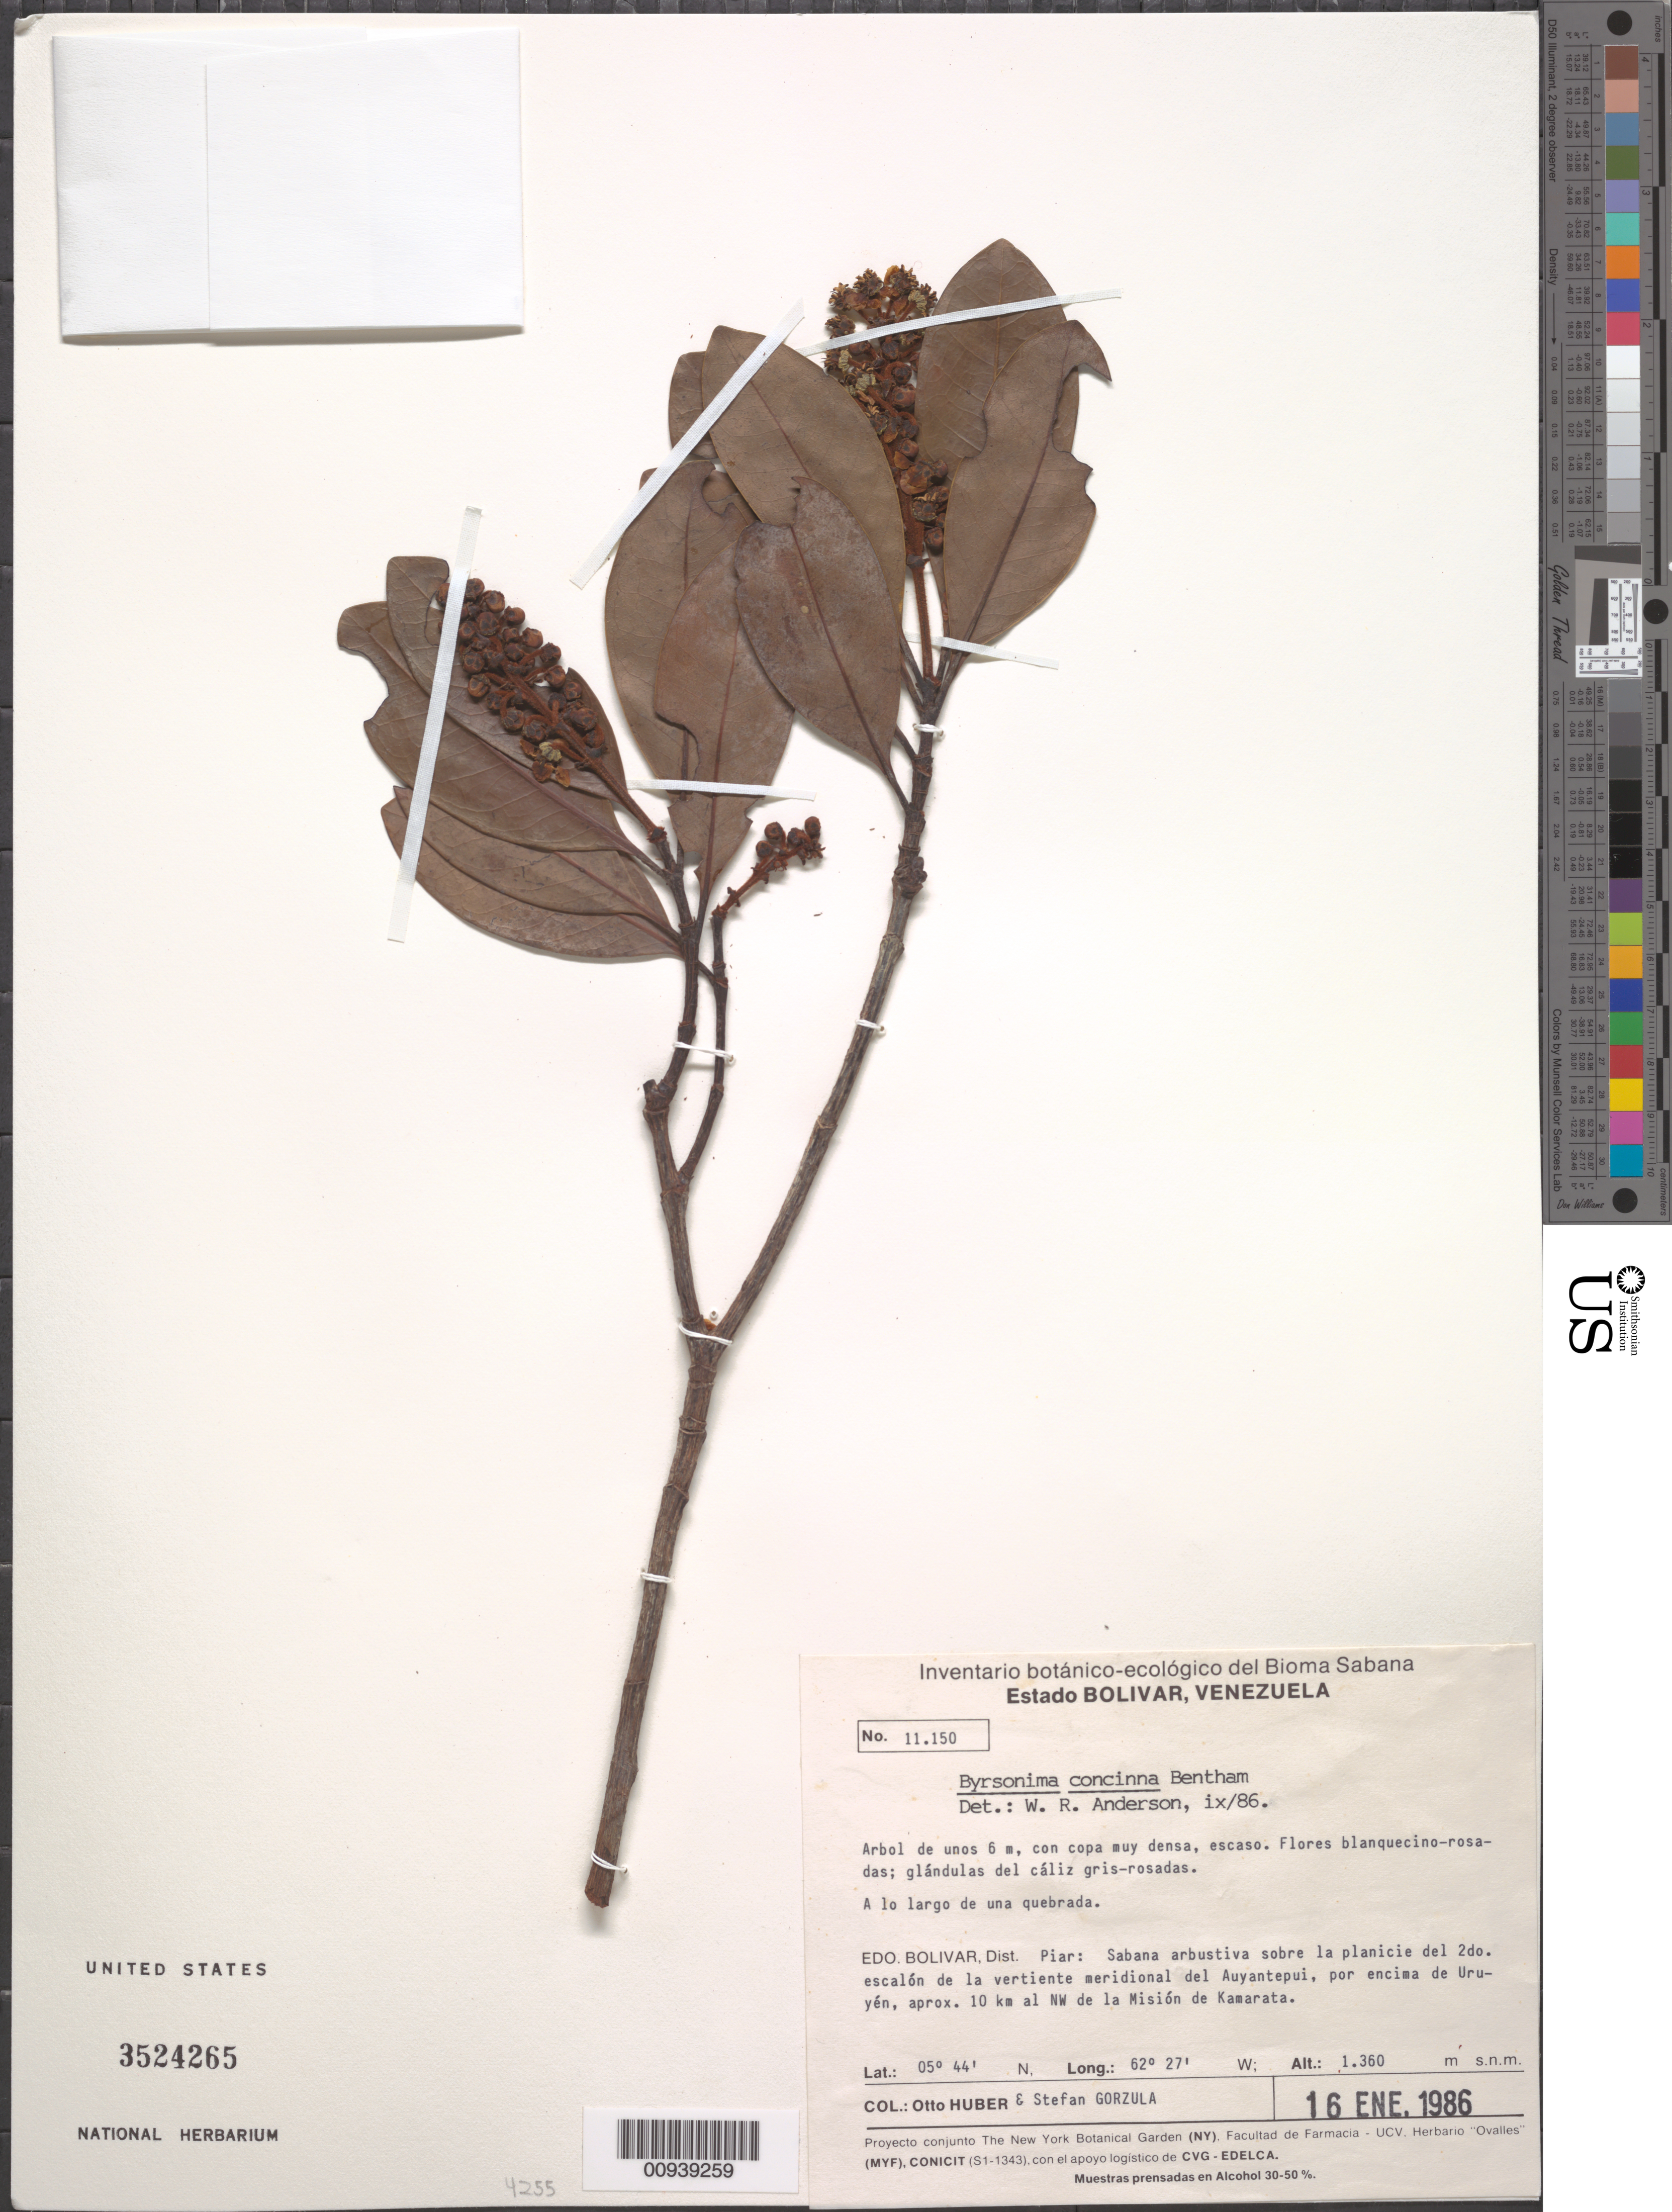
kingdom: Plantae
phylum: Tracheophyta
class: Magnoliopsida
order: Malpighiales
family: Malpighiaceae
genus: Byrsonima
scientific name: Byrsonima concinna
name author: Benth.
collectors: O. Huber & S. Gorzula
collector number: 11150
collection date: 1986-01-16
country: Venezuela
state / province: Bolivar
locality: Dist. Piar: Sabana arbustiva sobre la planicie del 2do. escalón de la vertiente meridional del Auyantepui, por encima de Uruyén, aprox. 10 km al NW de la Misión de Kamarata.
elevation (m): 1360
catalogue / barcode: US 3524265